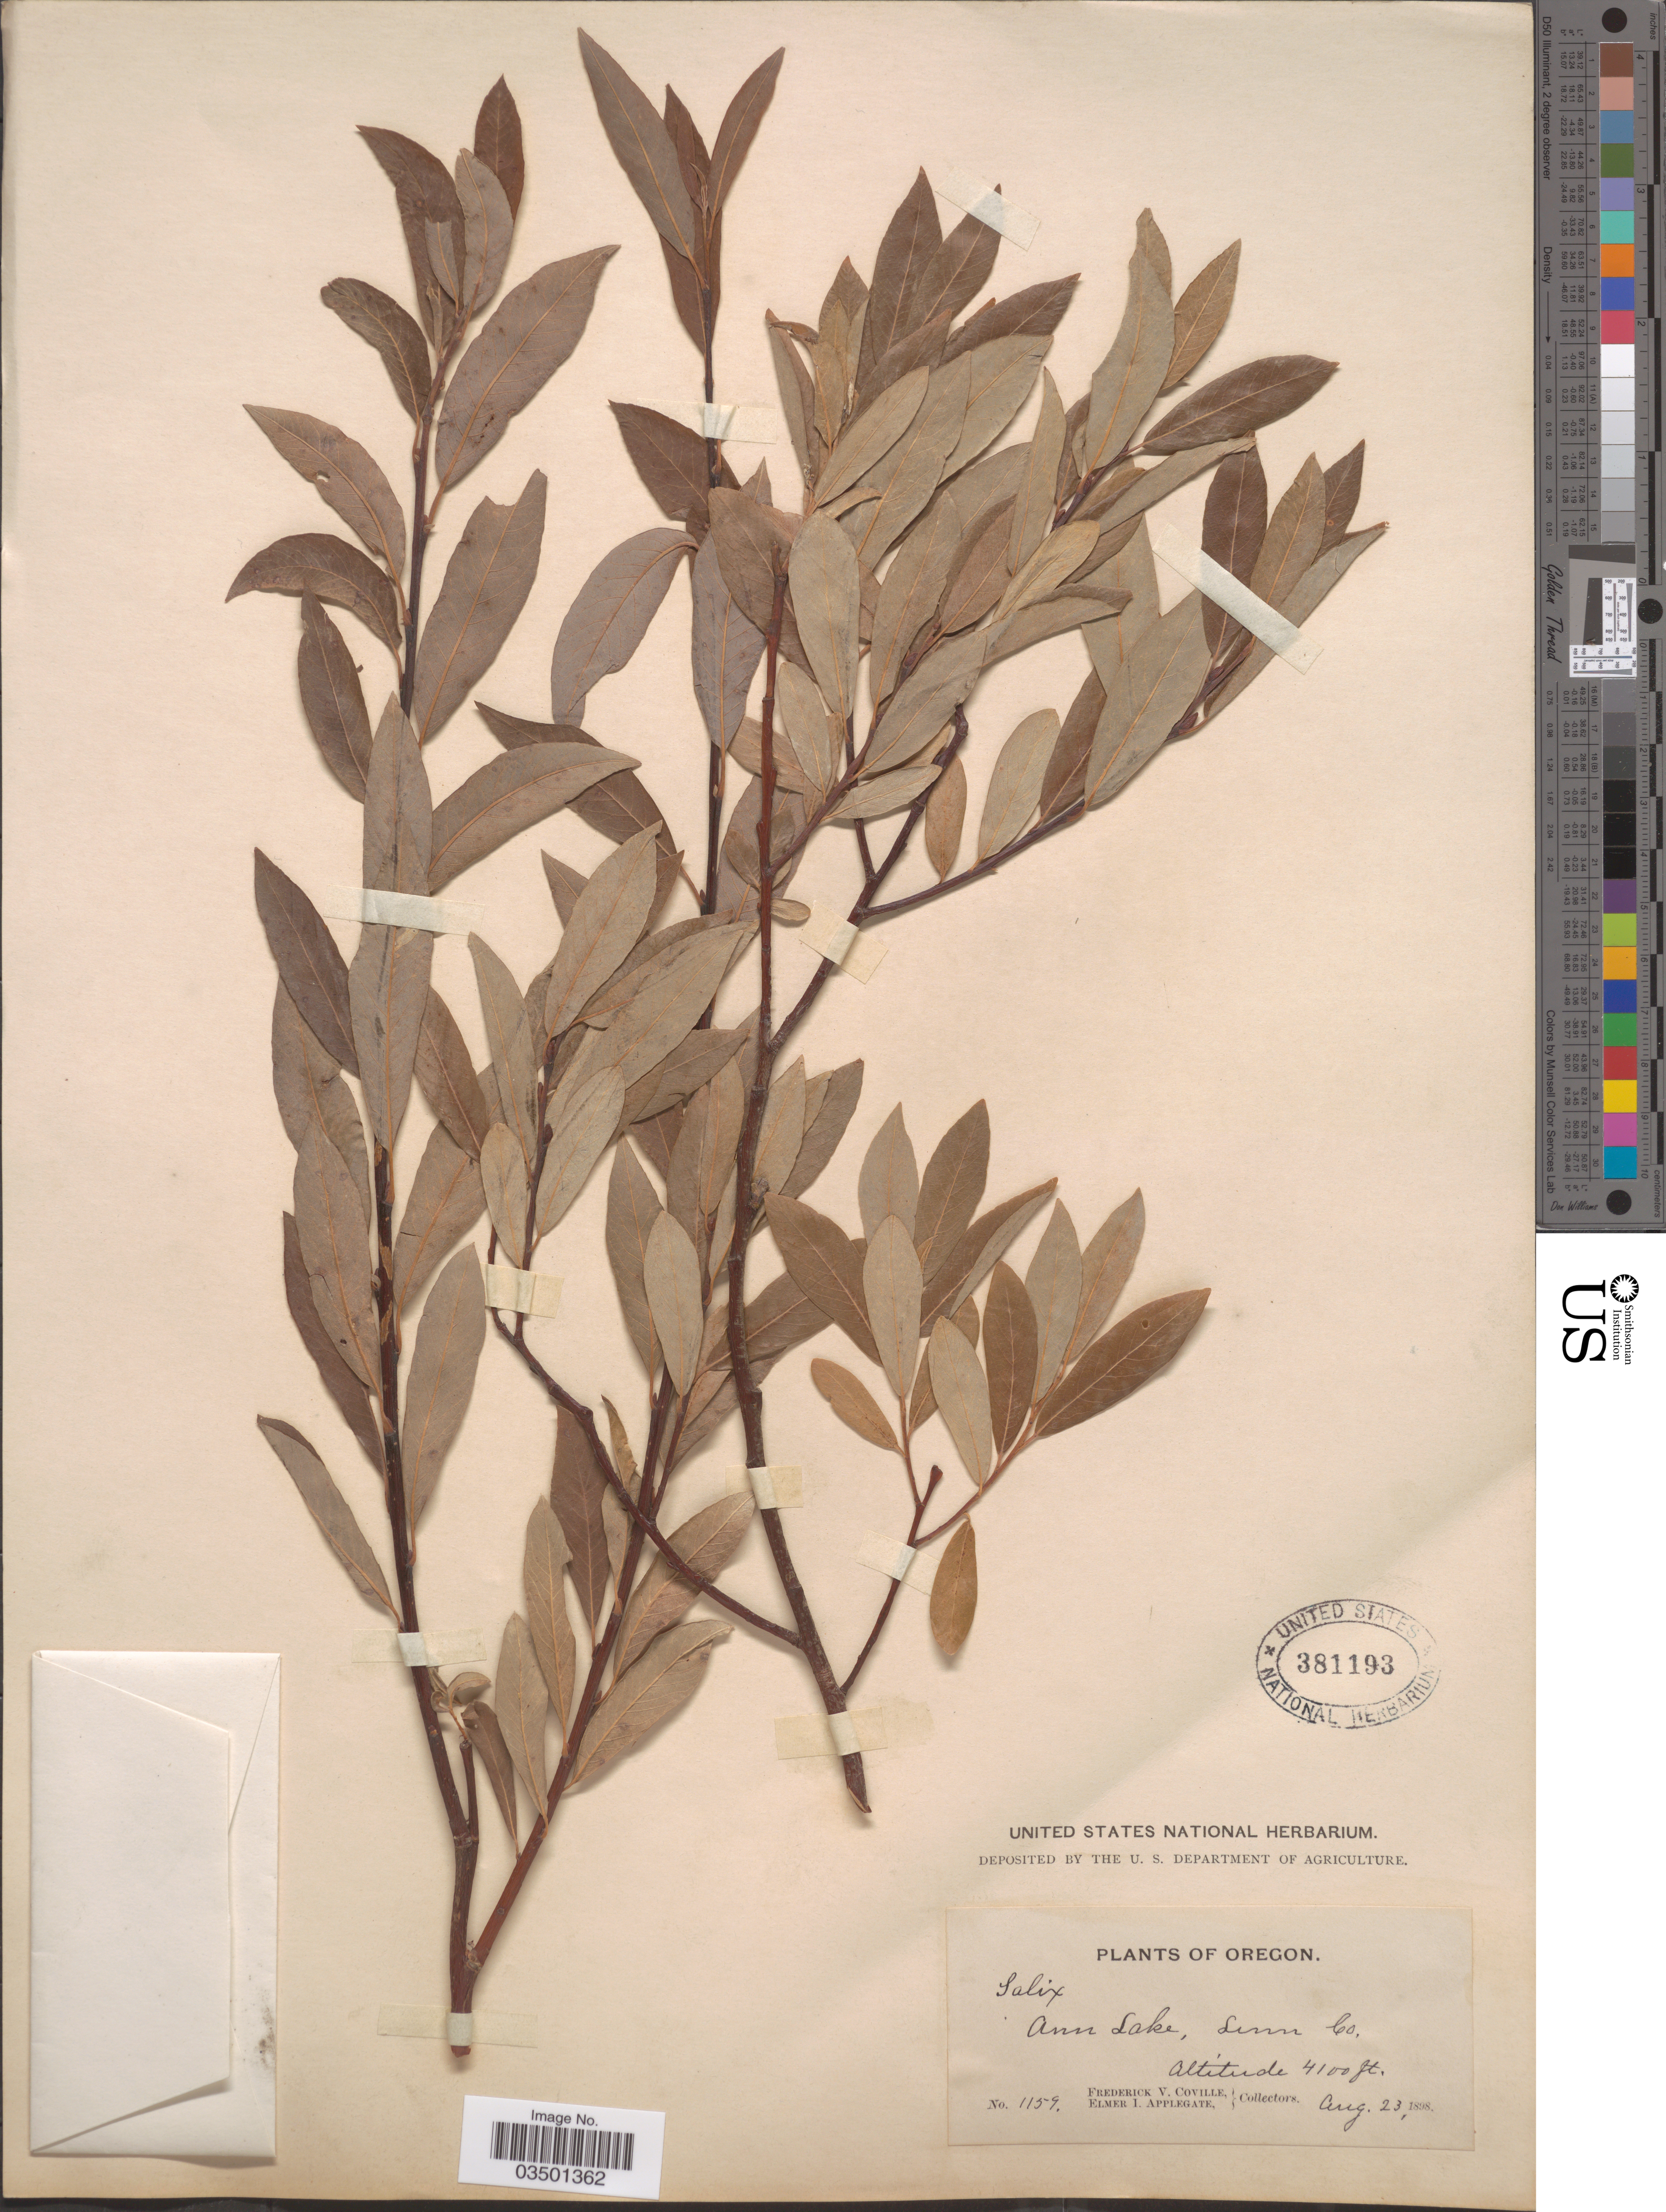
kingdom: Plantae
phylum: Tracheophyta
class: Magnoliopsida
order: Malpighiales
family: Salicaceae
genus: Salix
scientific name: Salix lasiolepis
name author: Benth.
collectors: F. V. Coville & E. I. Applegate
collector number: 1159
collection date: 1898-08-23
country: United States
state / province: Oregon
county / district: Linn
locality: Ann Lake, Linn Co.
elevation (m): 1250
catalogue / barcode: US 381193